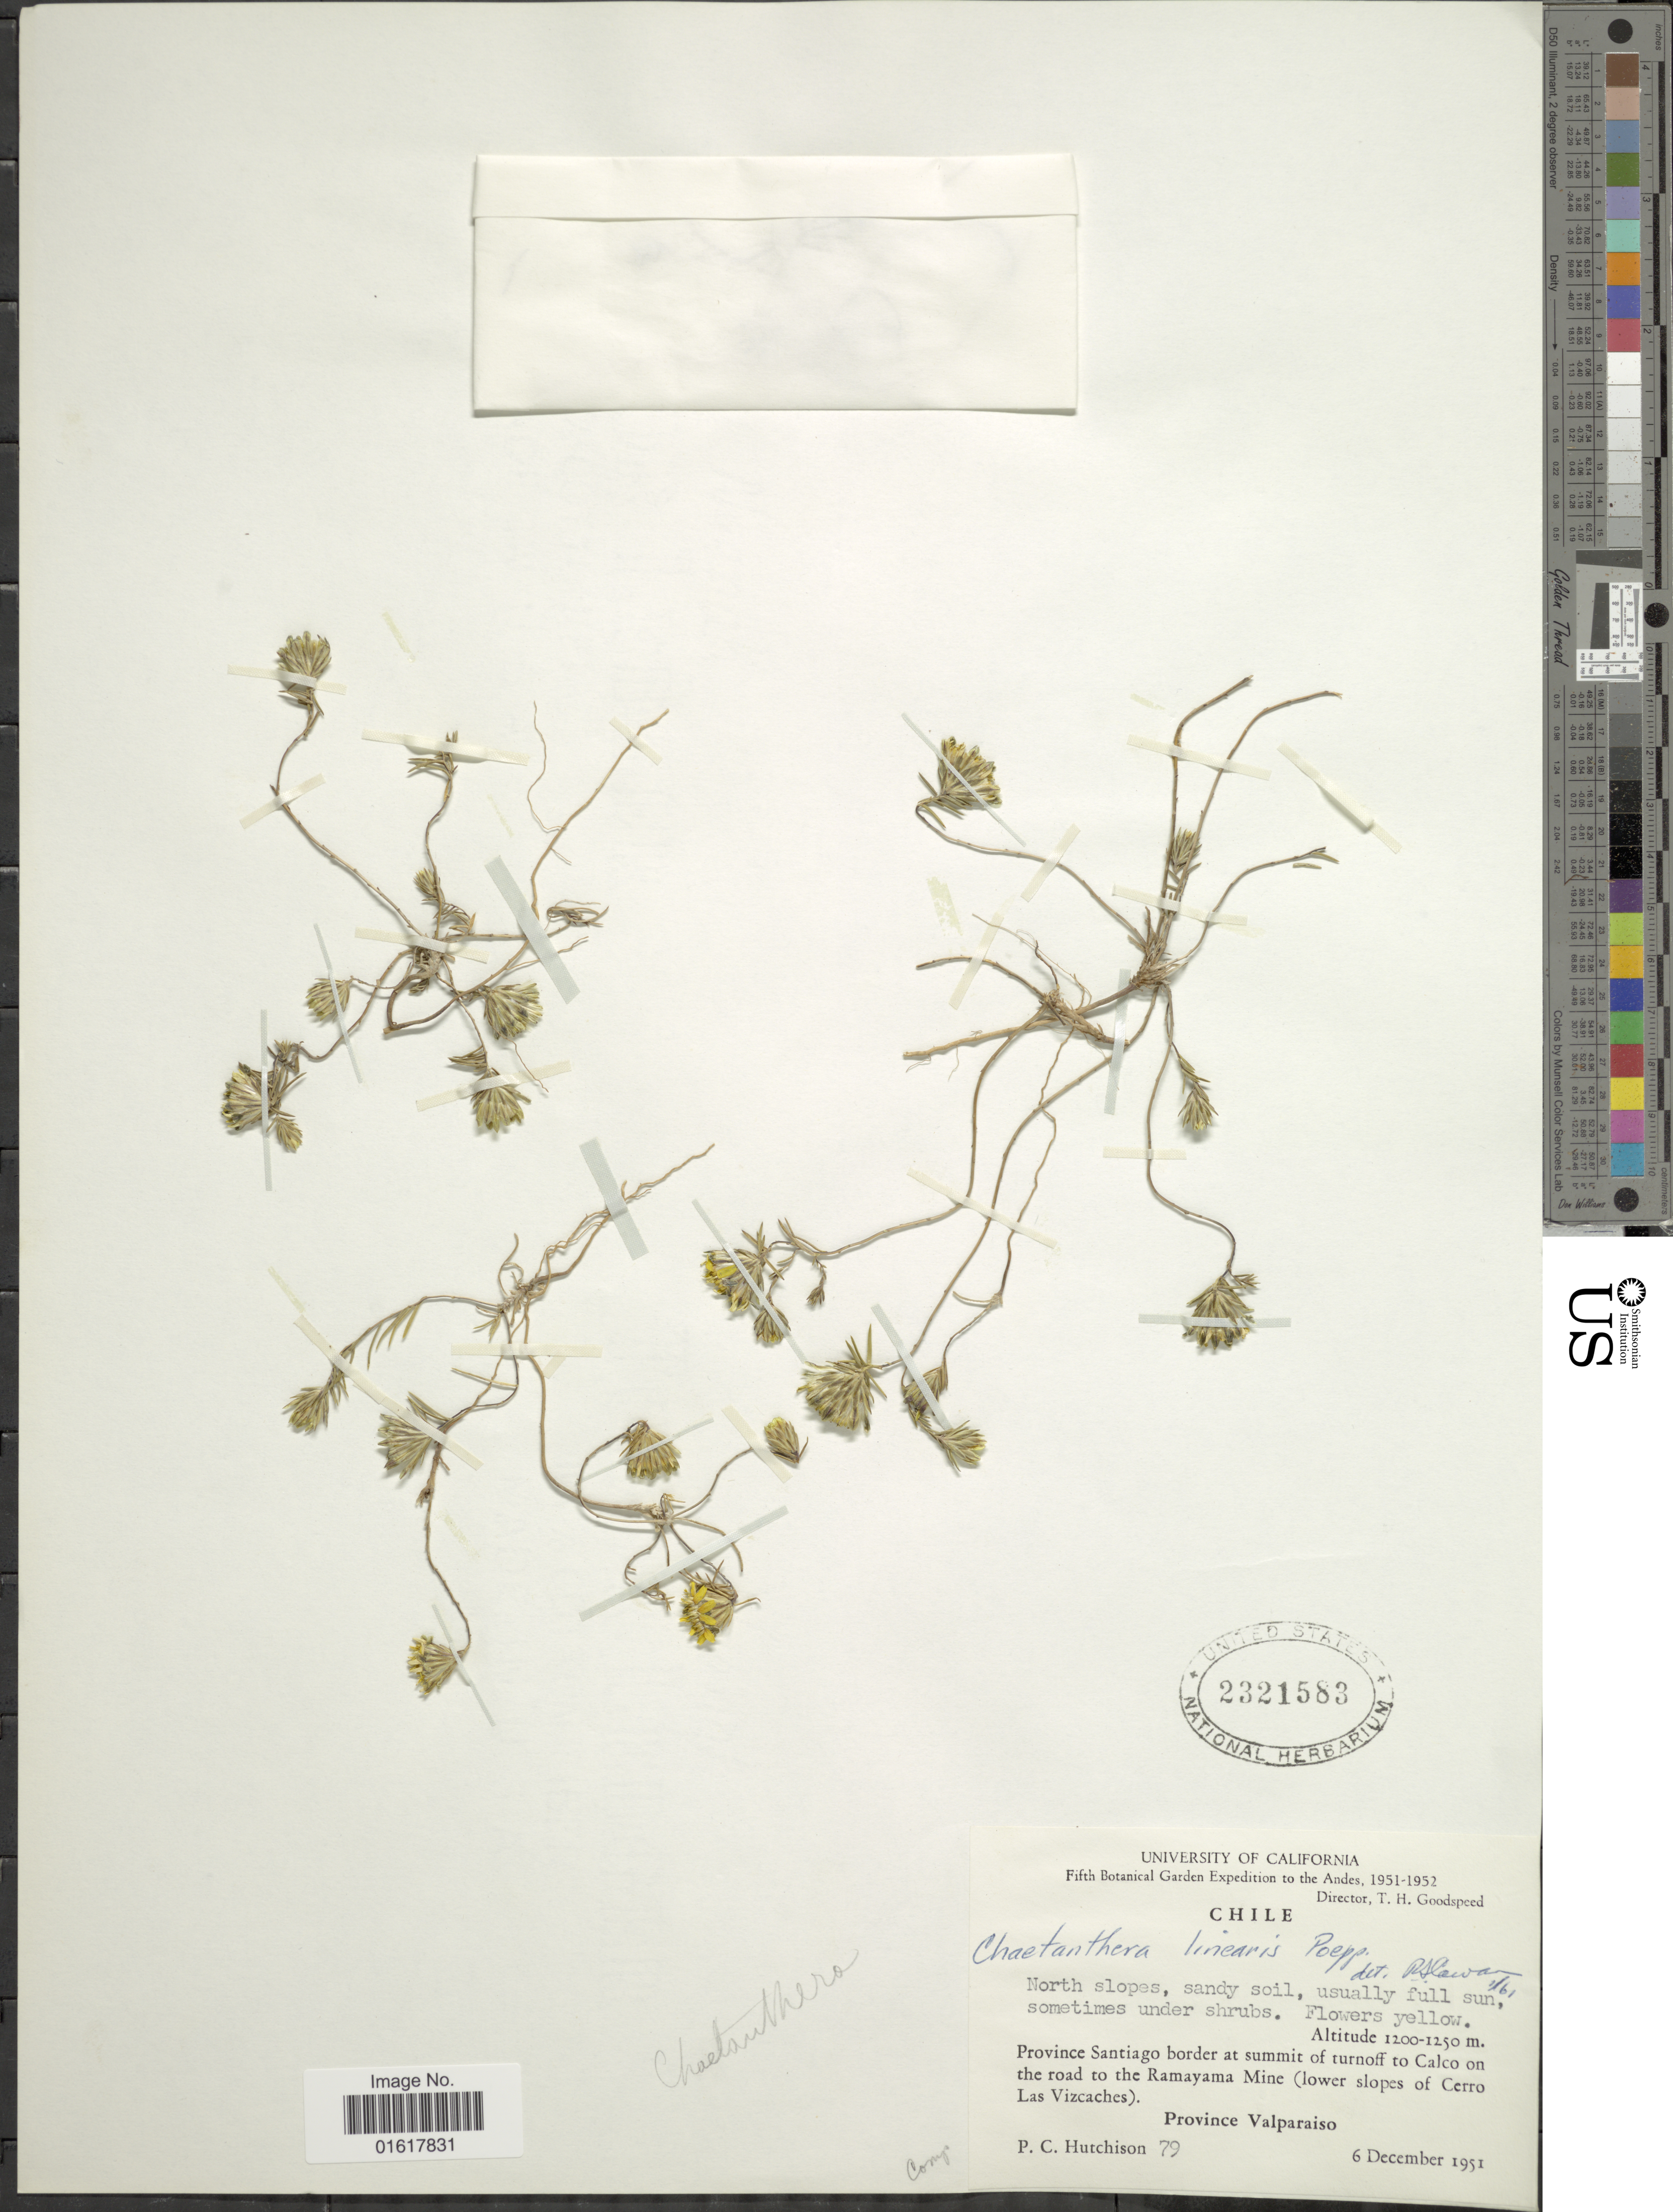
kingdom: Plantae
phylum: Tracheophyta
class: Magnoliopsida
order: Asterales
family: Asteraceae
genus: Chaetanthera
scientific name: Chaetanthera linearis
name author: Poepp. ex Less.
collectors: P. C. Hutchison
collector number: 79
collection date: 1951-12-06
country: Chile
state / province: Valparaíso (V)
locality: Andes. Province Santiago border at summit of turnoff to Calco on the road to the Ramayama Mine (lower slopes of Cerro Las Vizcaches). Province of Valparaiso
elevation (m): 1200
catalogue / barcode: US 2321583